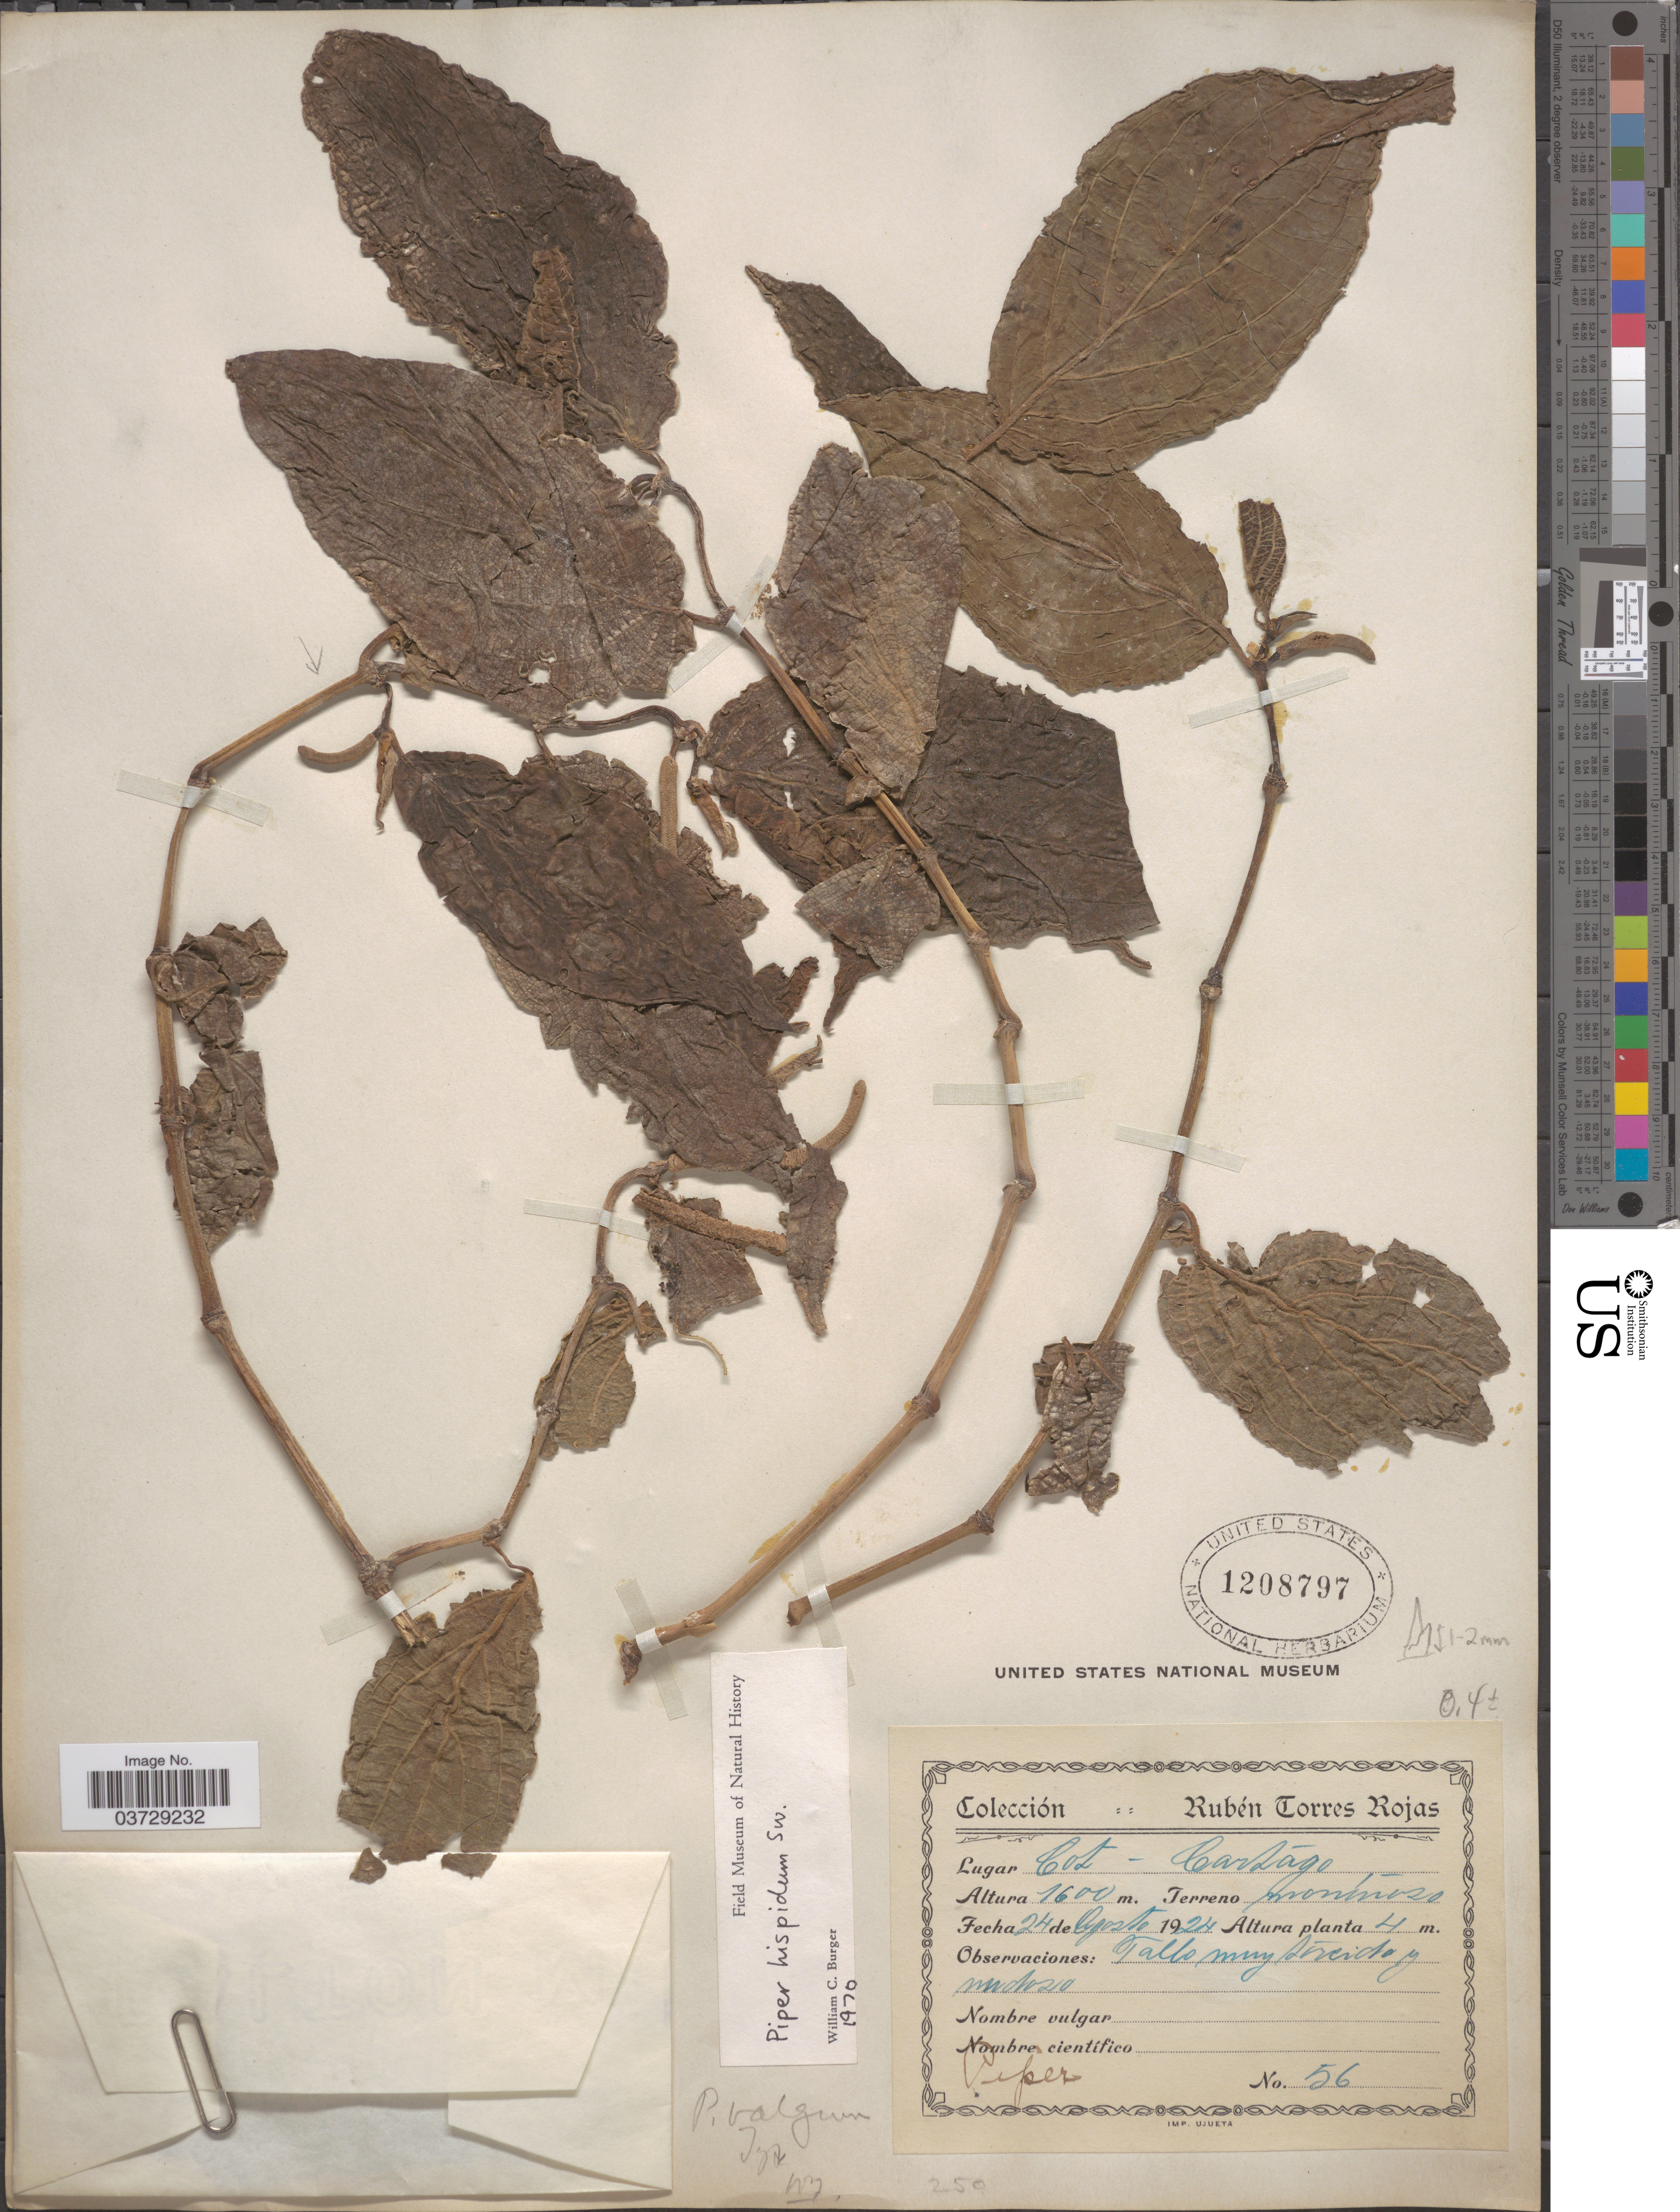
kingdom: Plantae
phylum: Tracheophyta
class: Magnoliopsida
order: Piperales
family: Piperaceae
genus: Piper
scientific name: Piper hispidum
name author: Sw.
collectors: R. Torres Rojas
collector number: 56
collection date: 1924-08-24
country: Costa Rica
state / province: Cartago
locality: Cartago.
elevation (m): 1600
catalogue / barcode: US 1208797